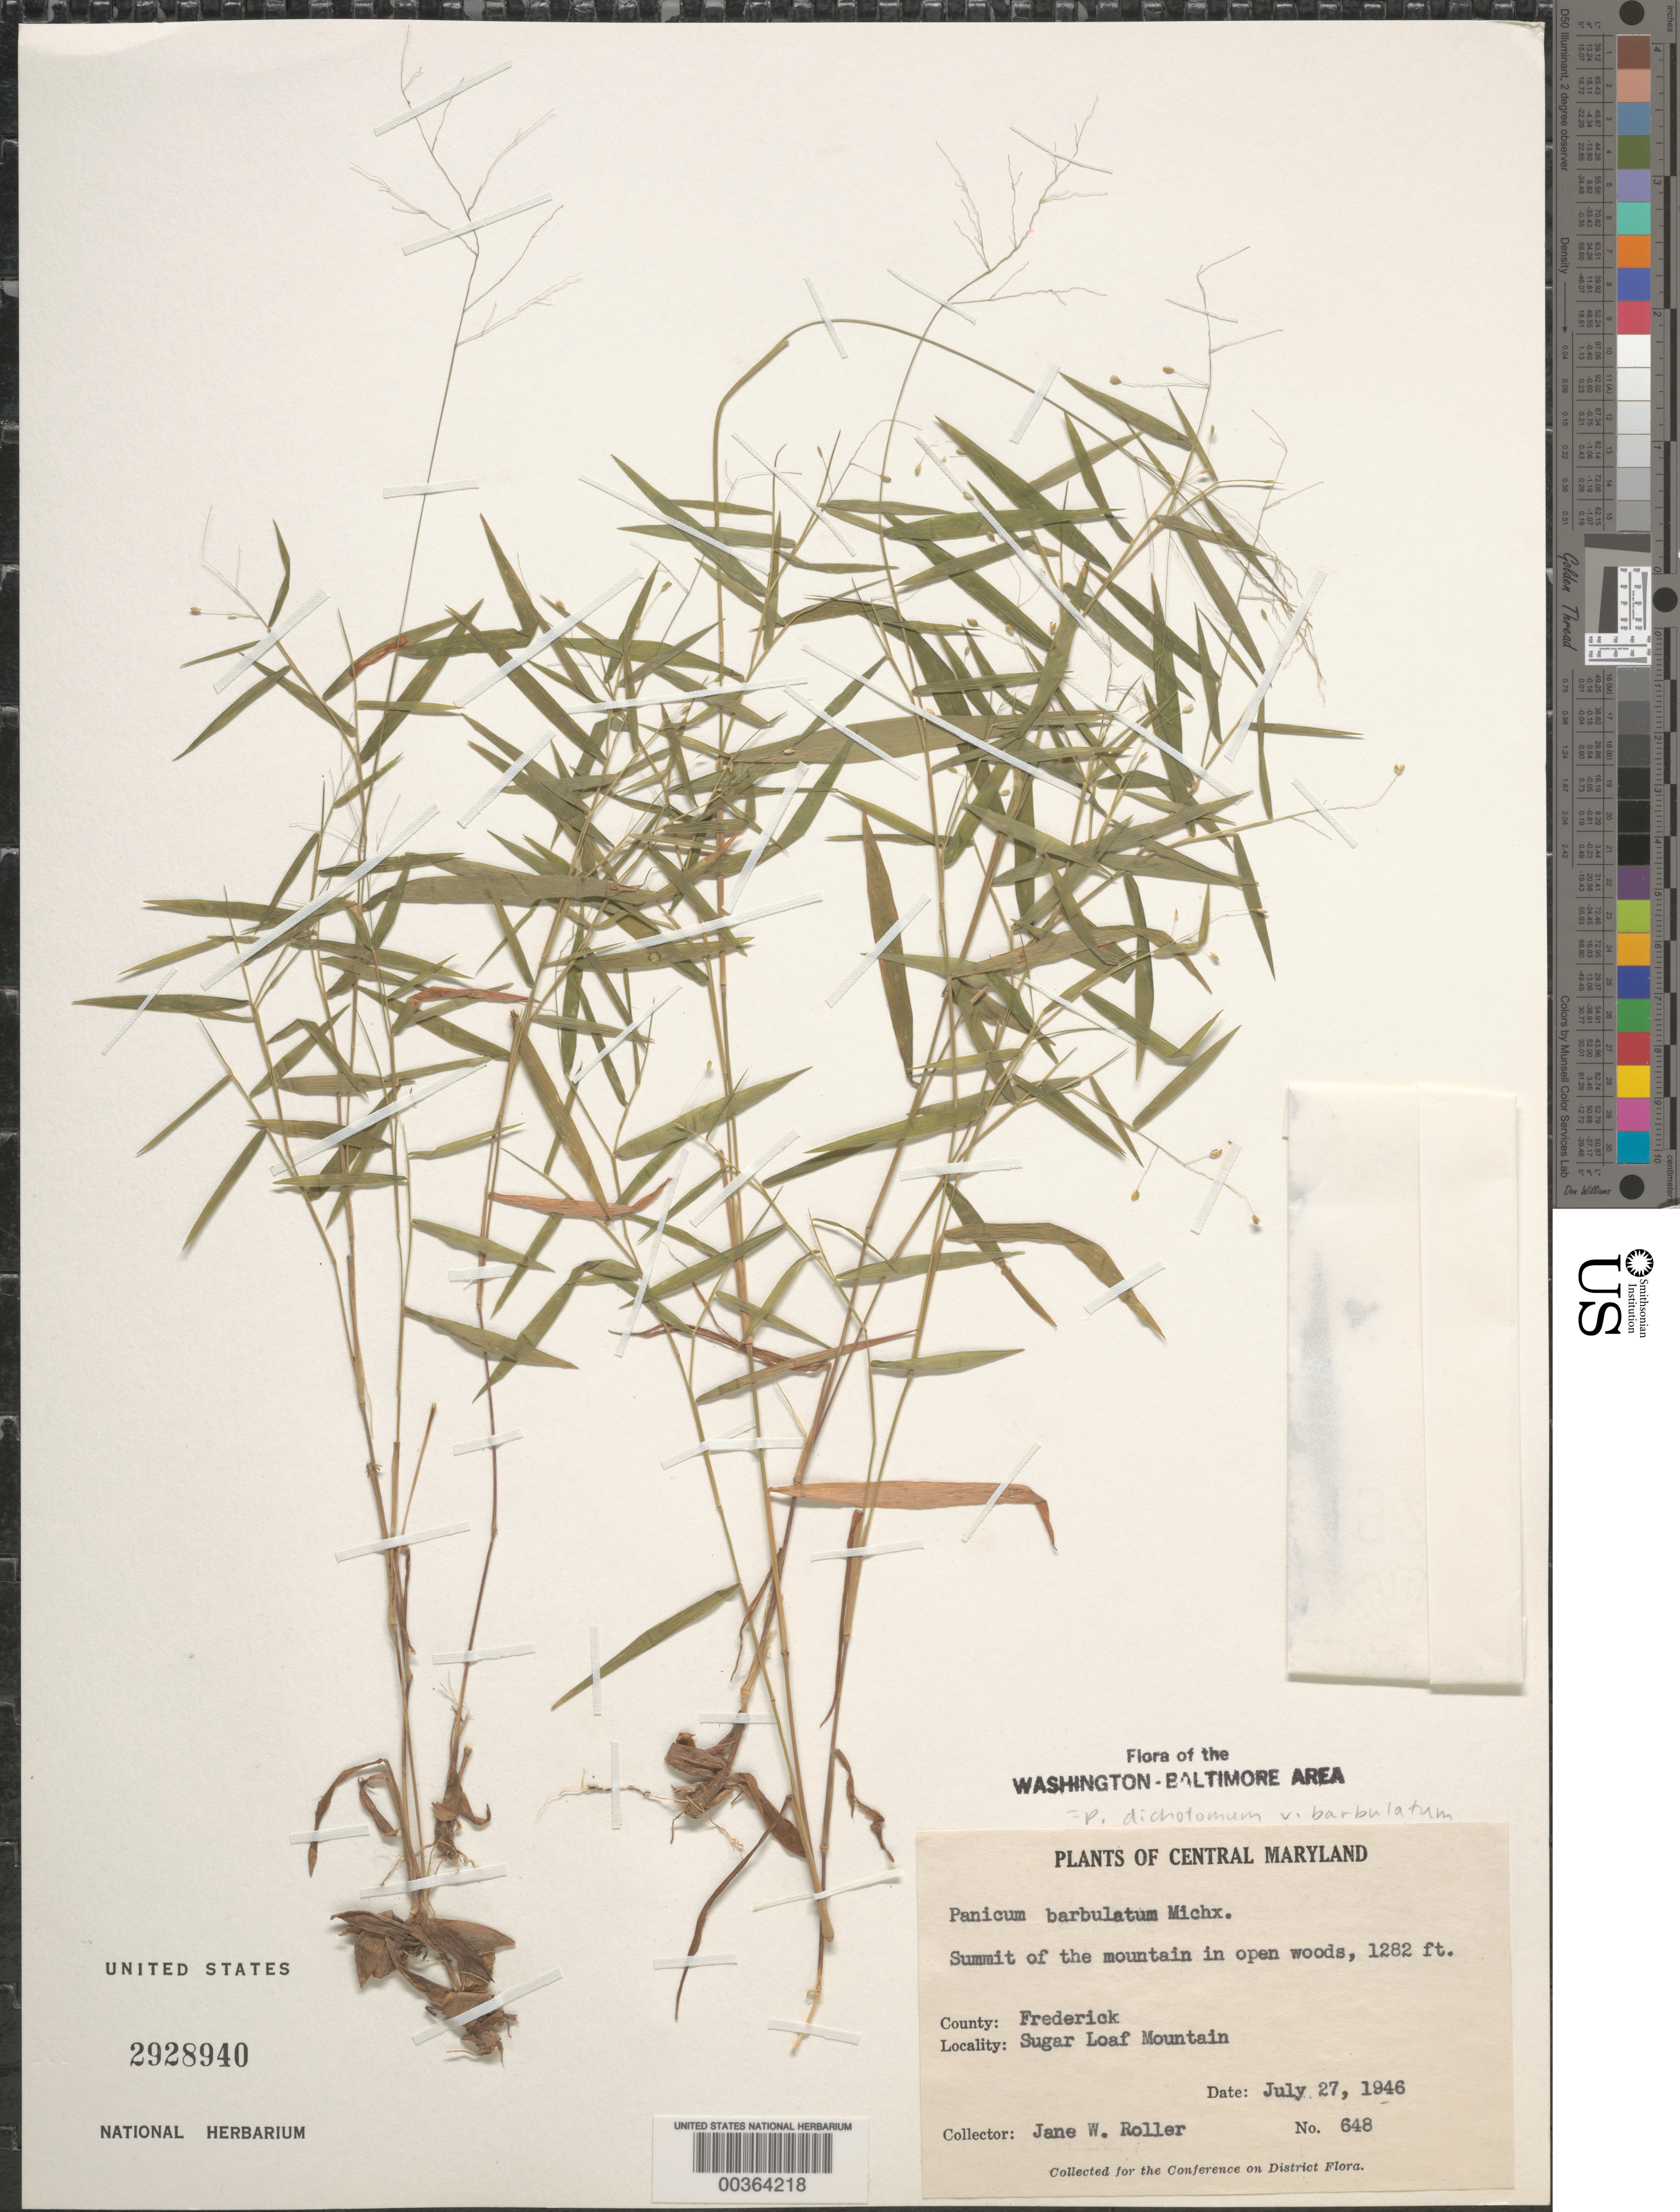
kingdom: Plantae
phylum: Tracheophyta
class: Liliopsida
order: Poales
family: Poaceae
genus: Dichanthelium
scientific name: Dichanthelium dichotomum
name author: (L.) Gould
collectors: J. W. Roller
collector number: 648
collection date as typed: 27 Jul 1946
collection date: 1946-07-27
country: United States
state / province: Maryland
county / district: Frederick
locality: Sugar Loaf Mountain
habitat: In open woods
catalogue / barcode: US 2928940